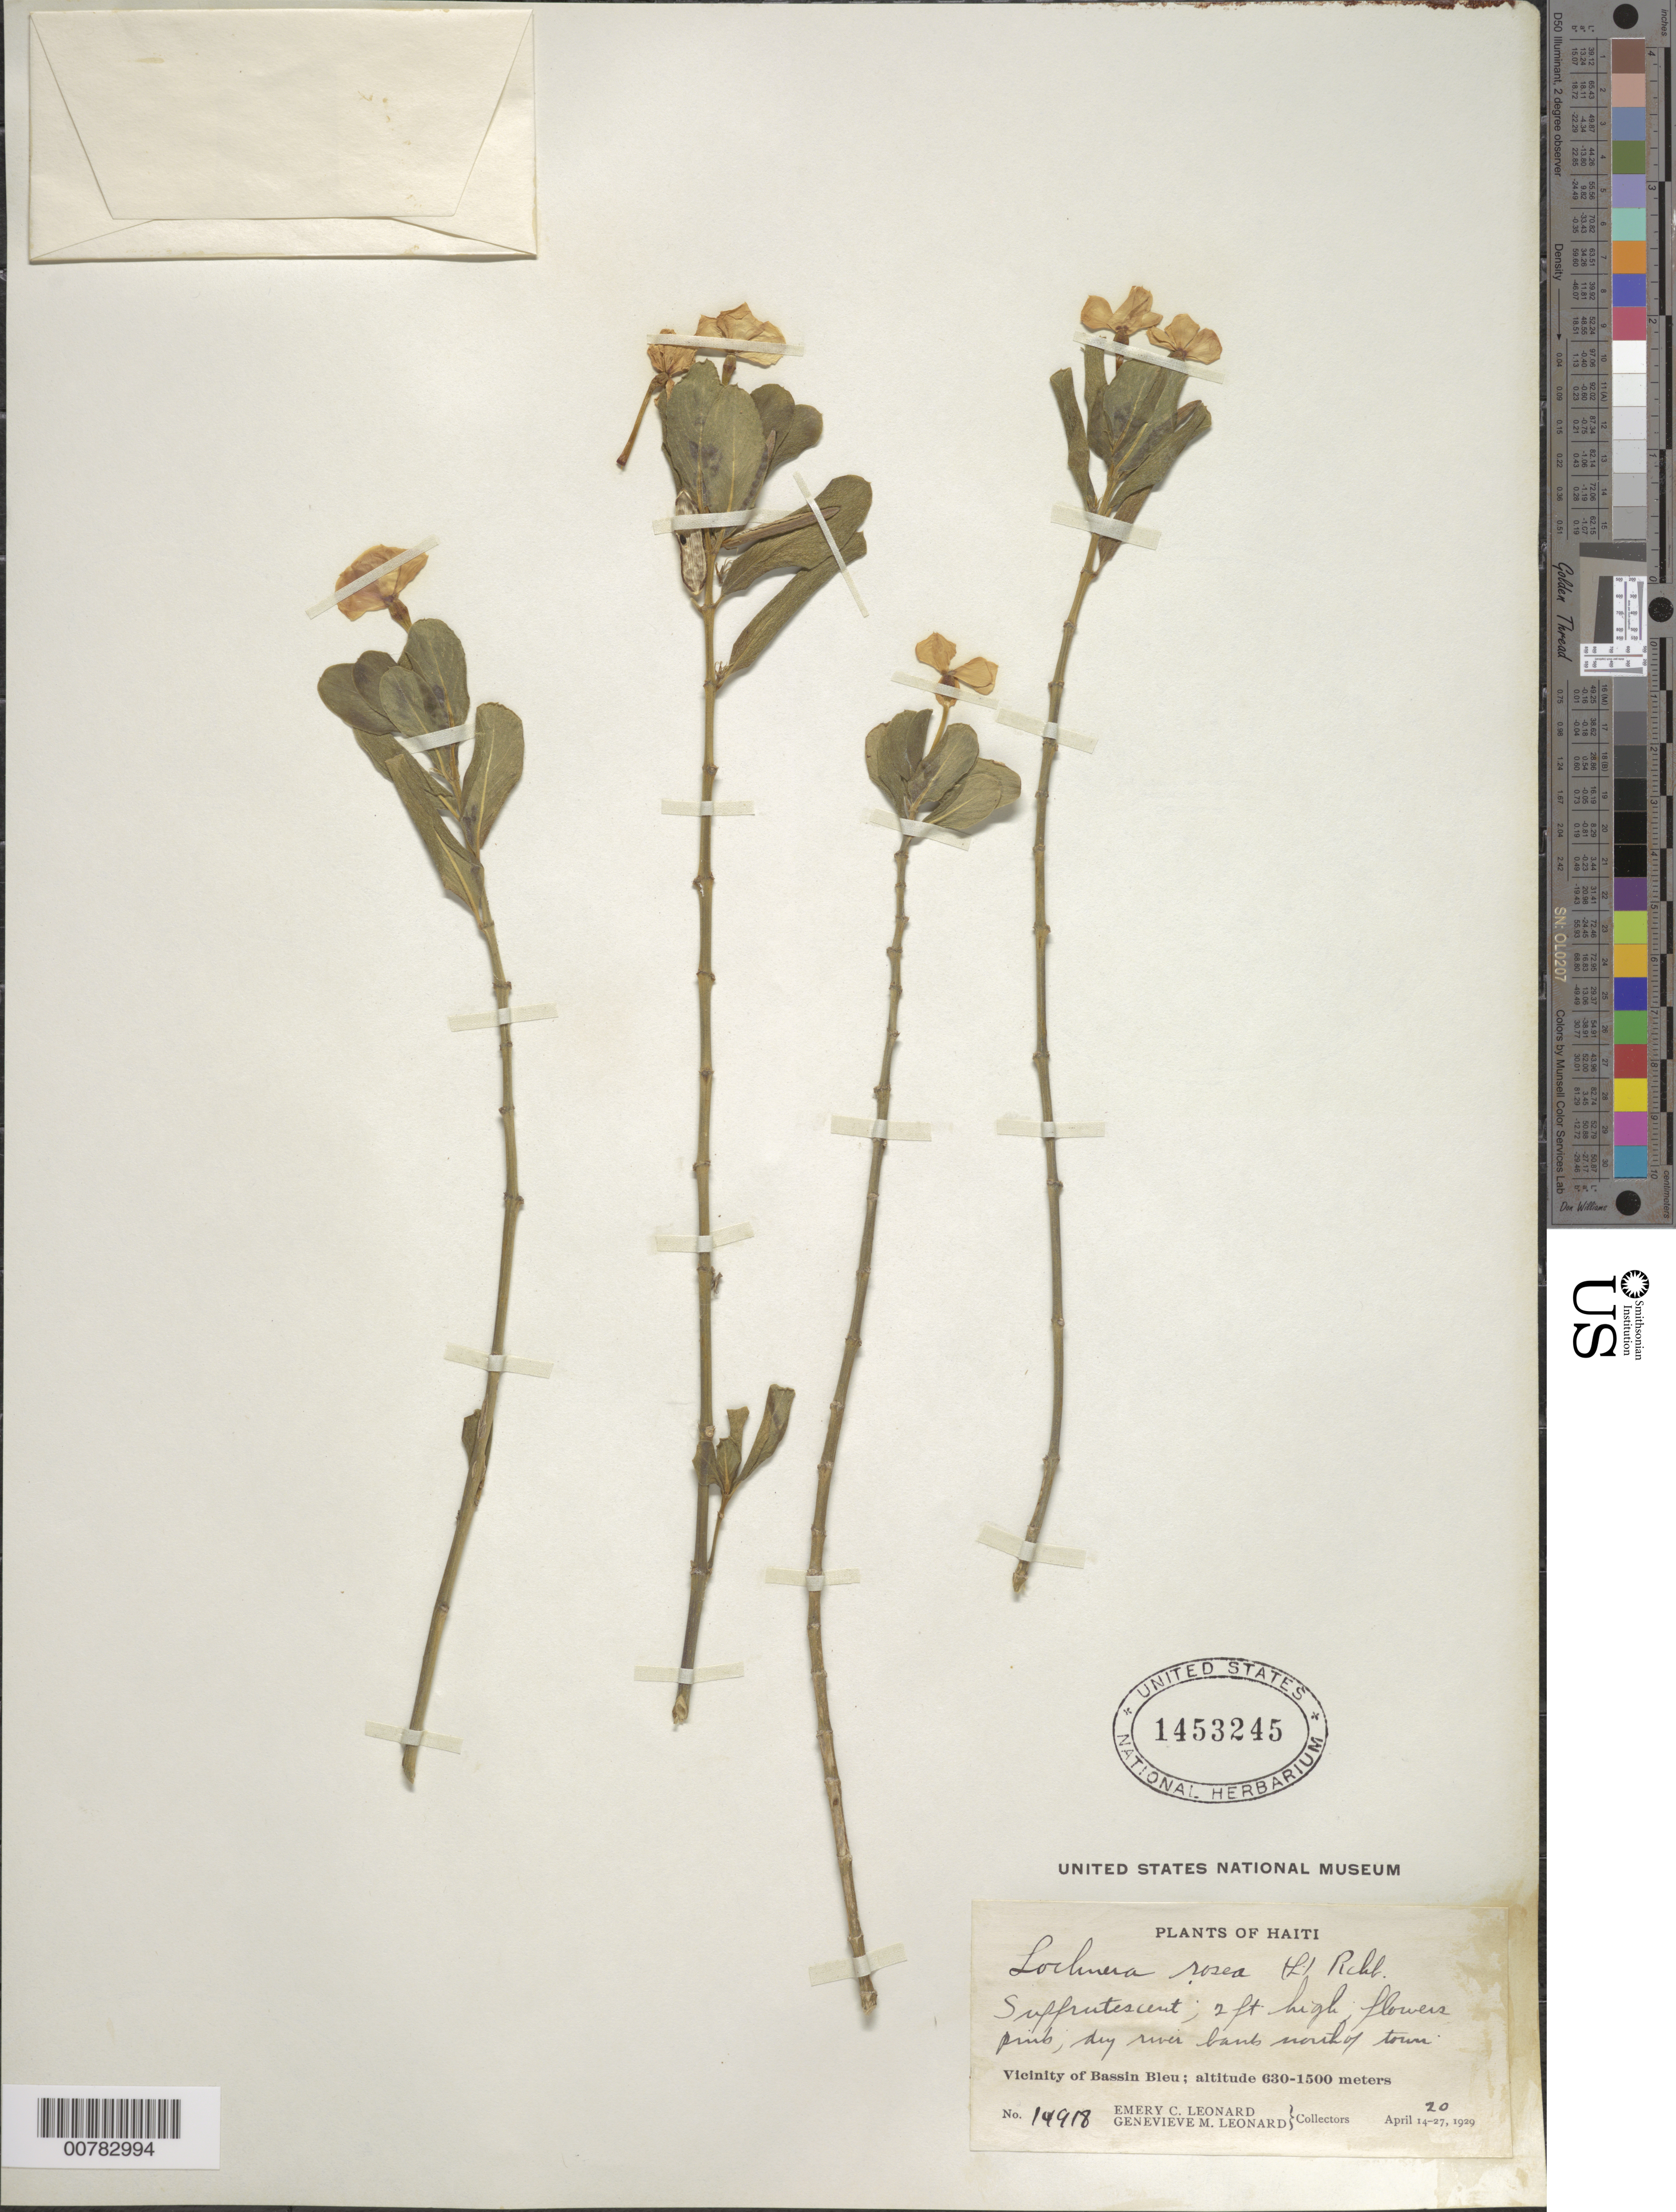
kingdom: Plantae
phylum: Tracheophyta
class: Magnoliopsida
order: Gentianales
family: Apocynaceae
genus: Catharanthus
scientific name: Catharanthus roseus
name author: (L.) G. Don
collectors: E. C. Leonard & G. M. Leonard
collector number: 14918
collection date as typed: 20 Apr 1929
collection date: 1929-04-20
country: Haiti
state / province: Nord-Ouest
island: Hispaniola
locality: Vicinity of Bassin Bleu, north of town.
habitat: Dry river banks.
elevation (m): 630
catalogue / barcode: US 1453245